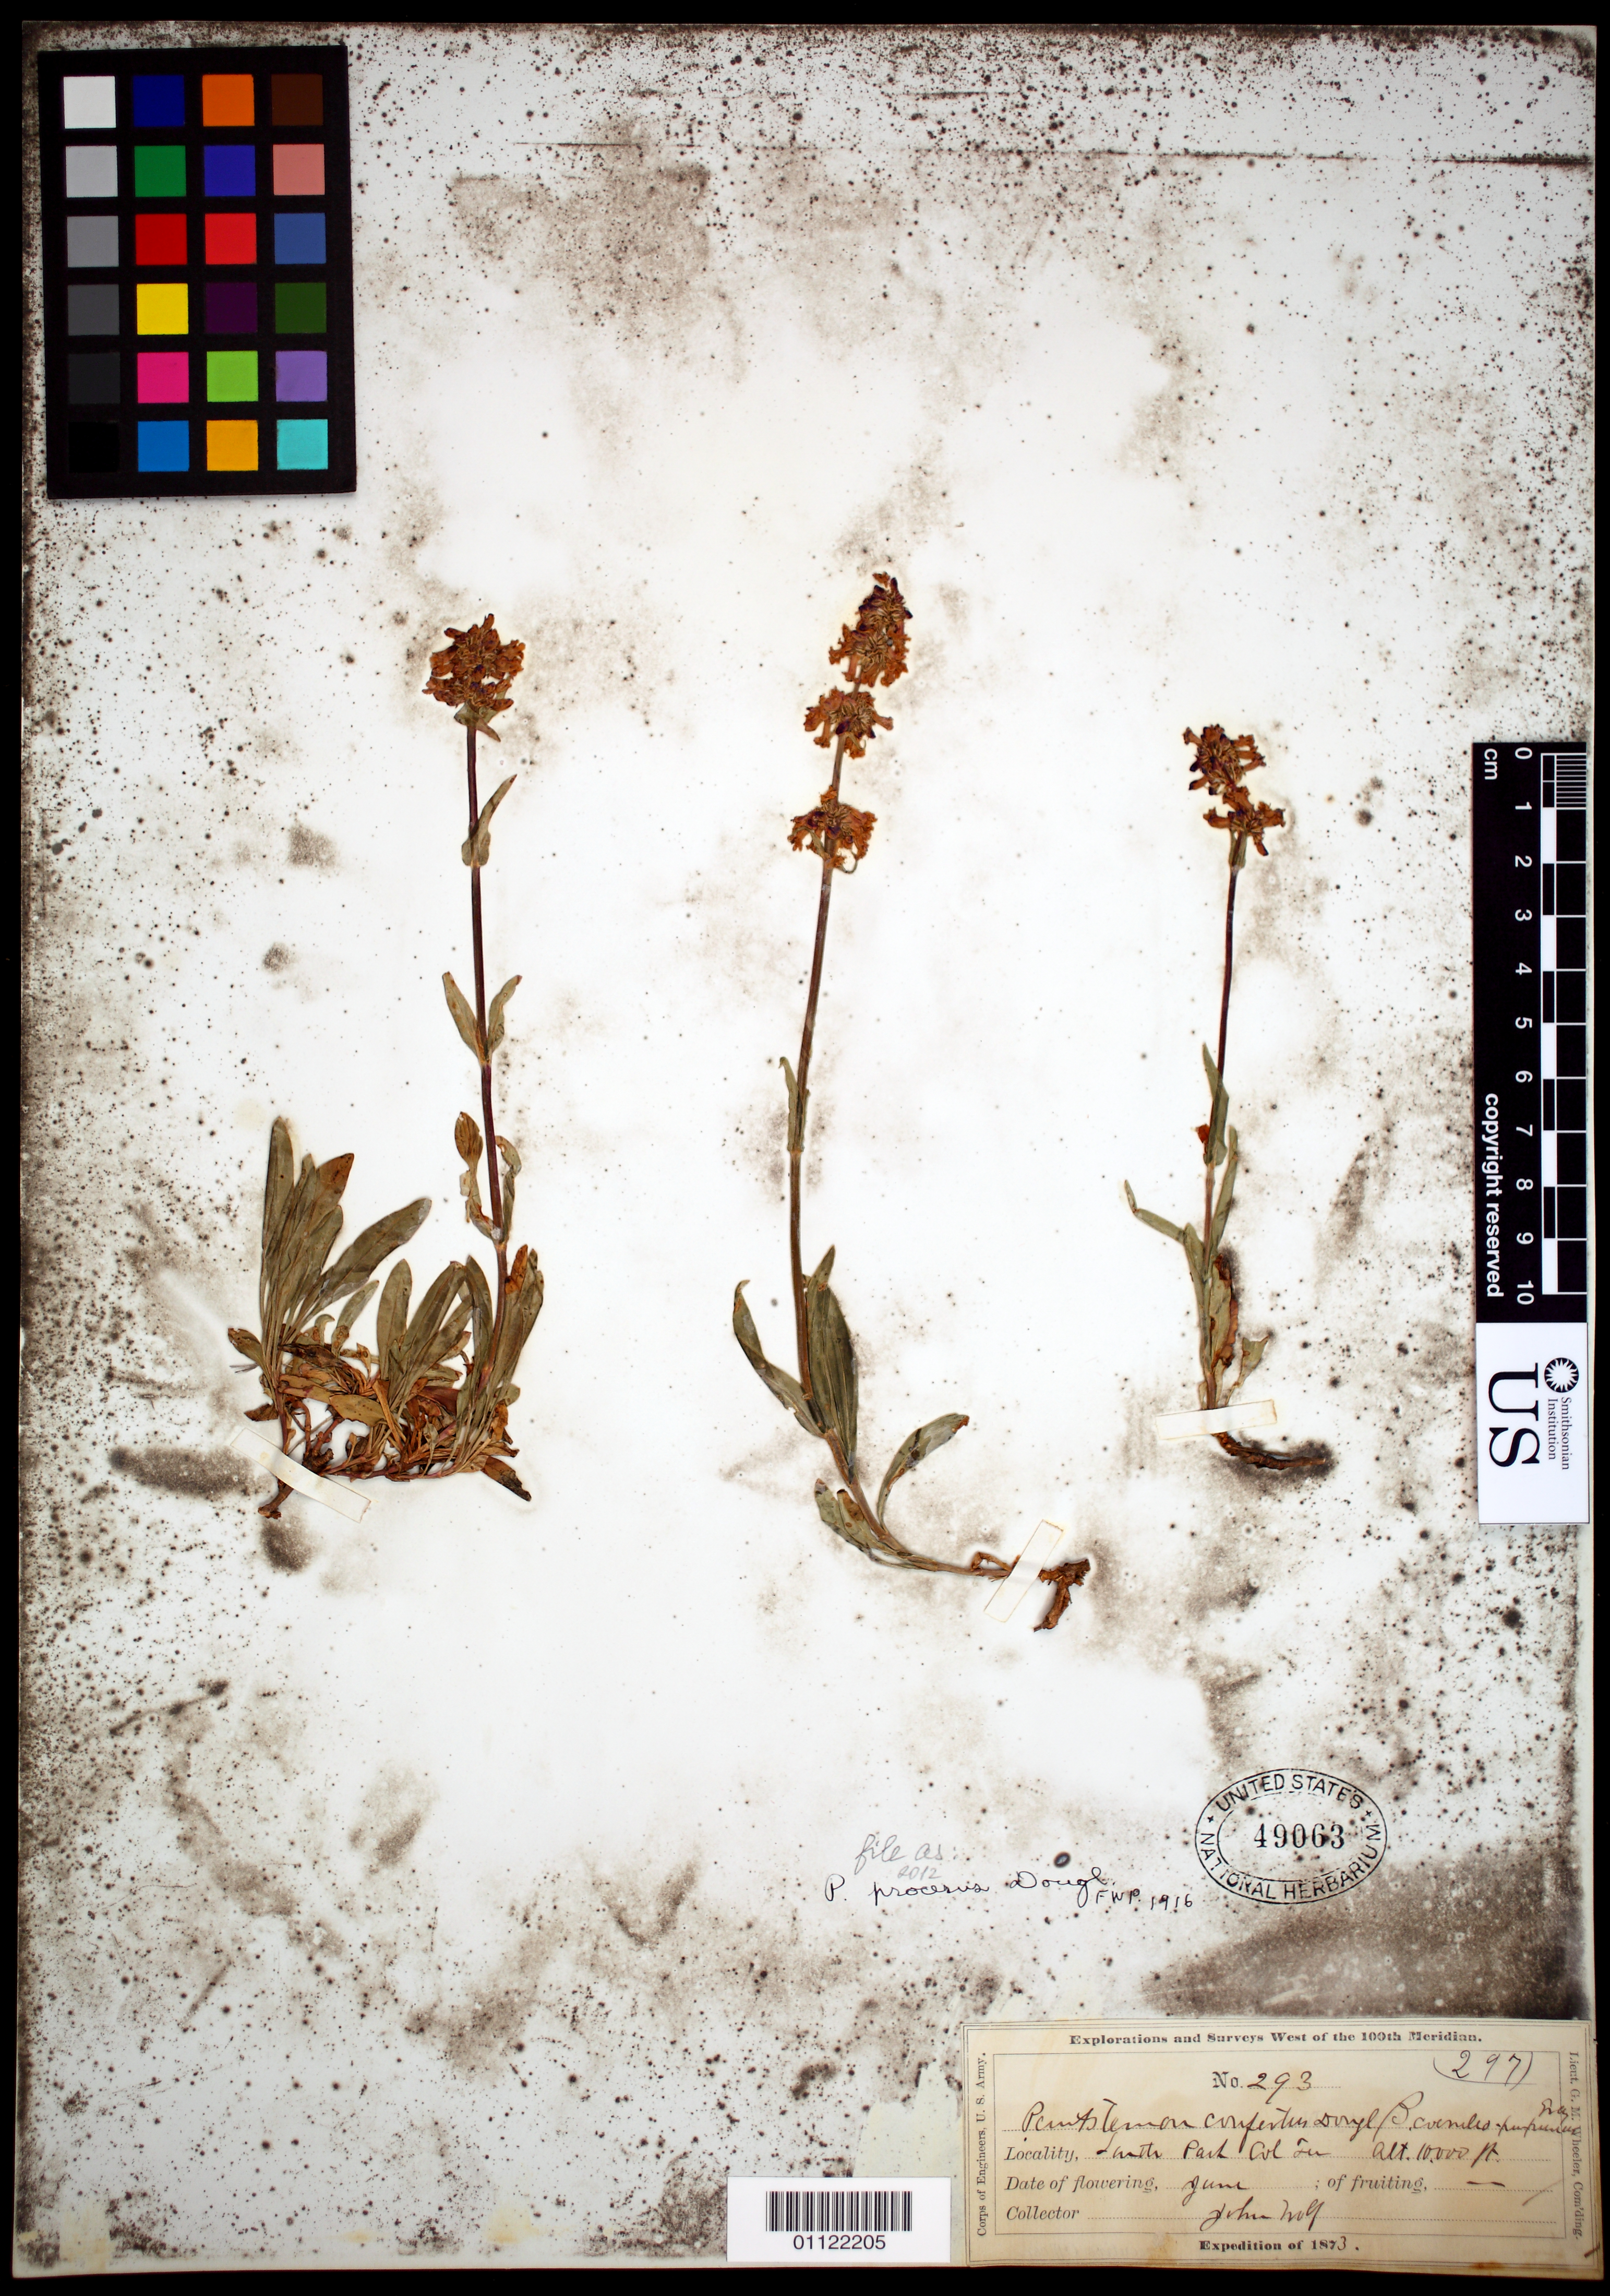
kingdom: Plantae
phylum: Tracheophyta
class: Magnoliopsida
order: Lamiales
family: Plantaginaceae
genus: Penstemon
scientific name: Penstemon procerus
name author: Douglas ex Graham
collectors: J. Wolf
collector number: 293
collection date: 1873-06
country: United States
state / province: Colorado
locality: South Park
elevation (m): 305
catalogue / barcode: US 49063